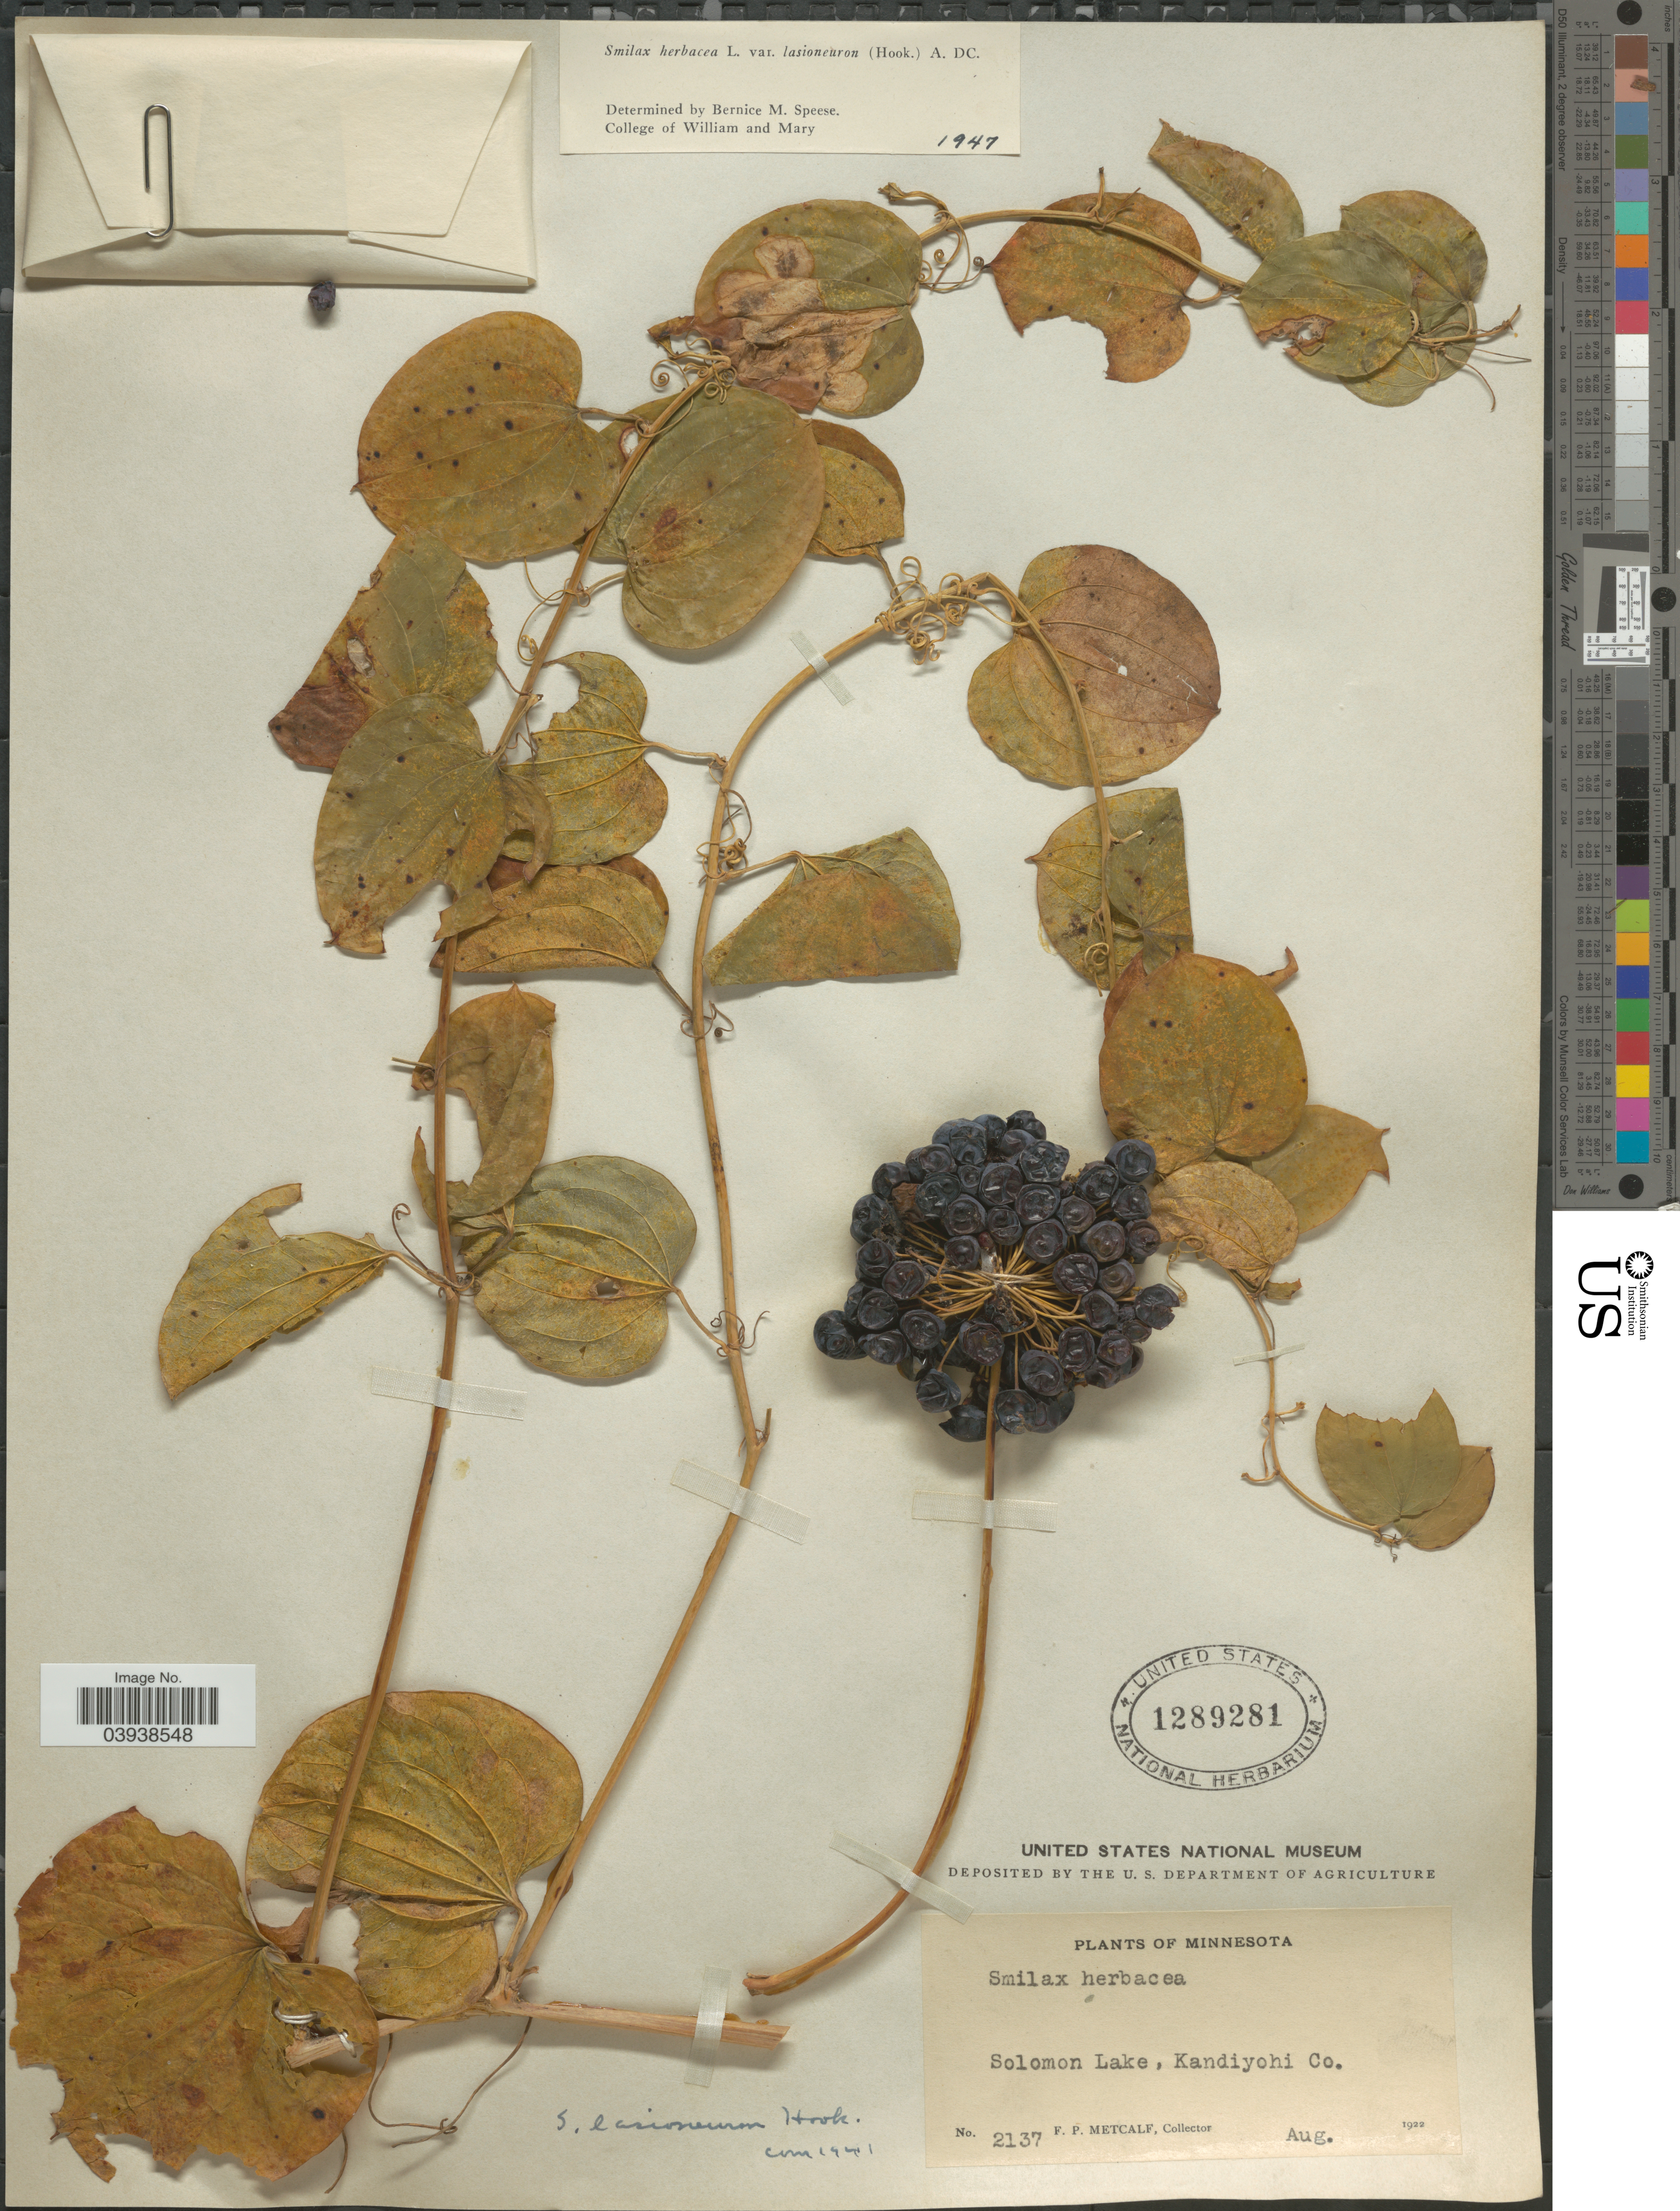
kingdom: Plantae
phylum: Tracheophyta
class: Liliopsida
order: Liliales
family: Smilacaceae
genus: Smilax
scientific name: Smilax herbacea var. lasioneuron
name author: (Hook.) A. DC.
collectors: F. Metcalf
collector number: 2137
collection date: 1922-08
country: United States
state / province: Minnesota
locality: Solomon Lake, Kandiyohi Co.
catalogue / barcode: US 1289281